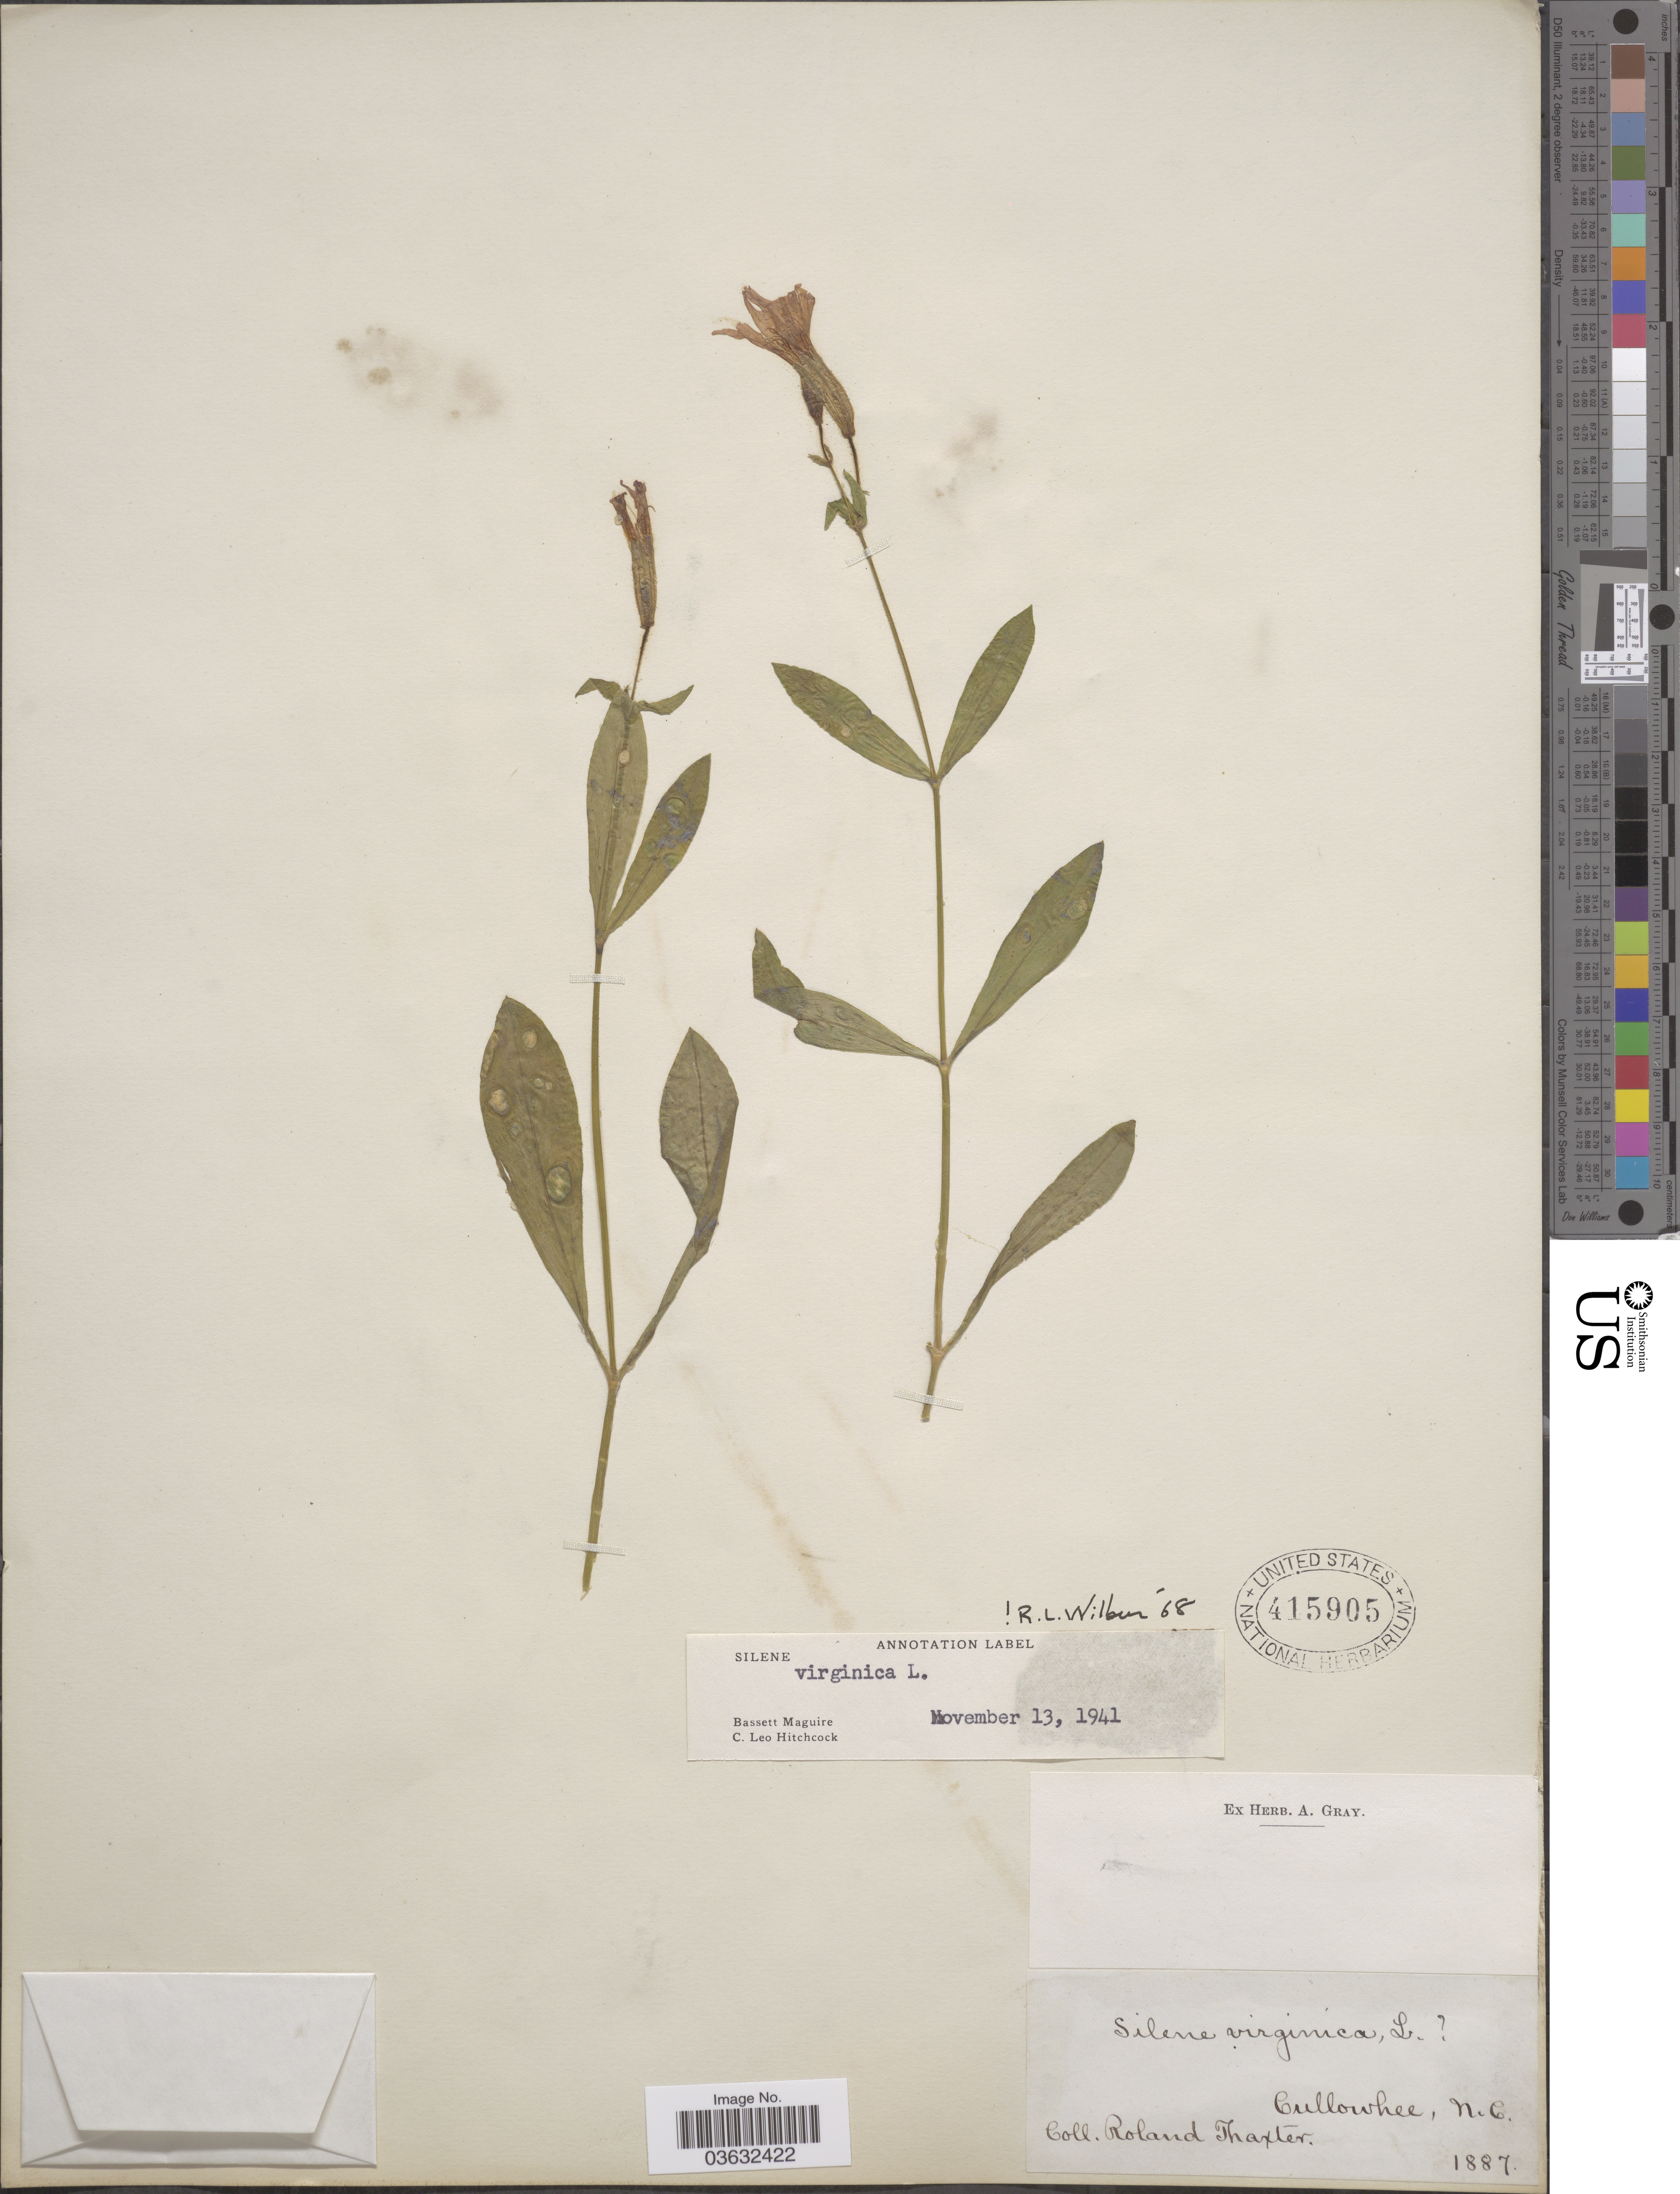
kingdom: Plantae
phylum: Tracheophyta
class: Magnoliopsida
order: Caryophyllales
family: Caryophyllaceae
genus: Silene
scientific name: Silene virginica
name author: L.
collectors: R. Thaxter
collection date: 1887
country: United States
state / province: North Carolina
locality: Cullowhee.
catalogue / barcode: US 415905